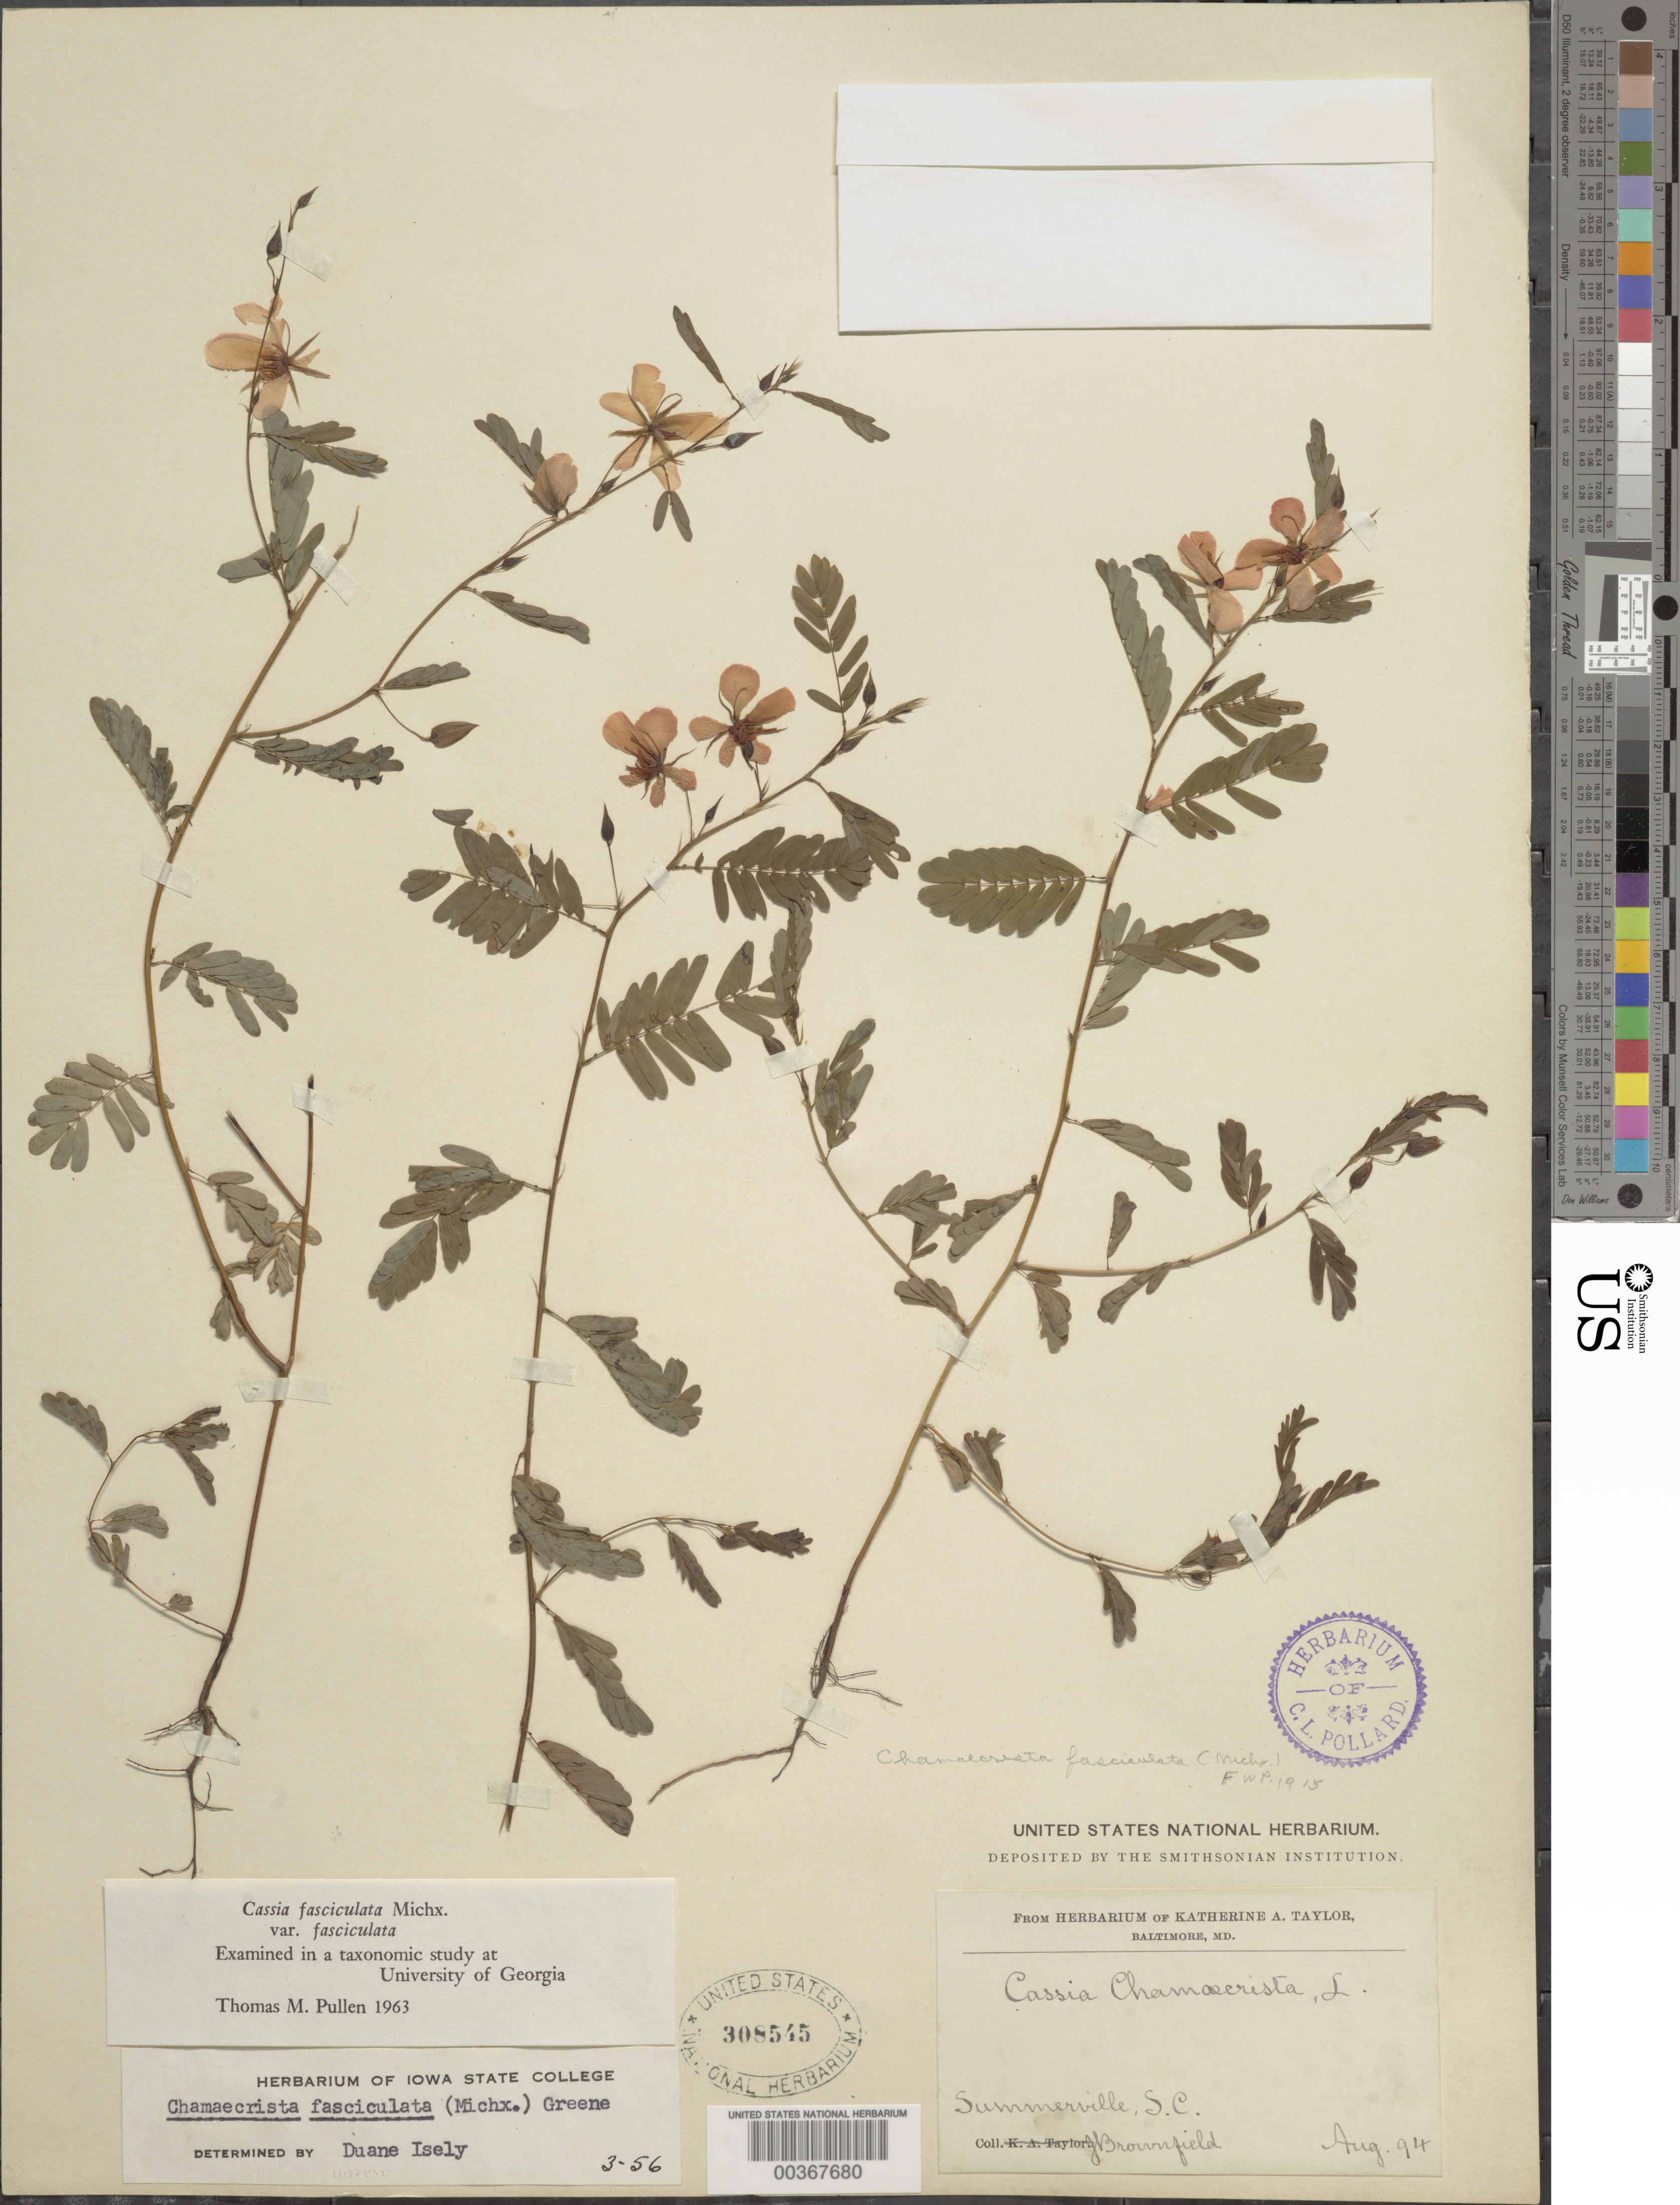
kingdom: Plantae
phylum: Tracheophyta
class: Magnoliopsida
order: Fabales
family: Fabaceae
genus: Chamaecrista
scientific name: Chamaecrista fasciculata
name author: (Michx.) Greene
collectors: -. Brownfield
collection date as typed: Aug 1894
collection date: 1894-08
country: United States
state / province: South Carolina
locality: Summerville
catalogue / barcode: US 308545